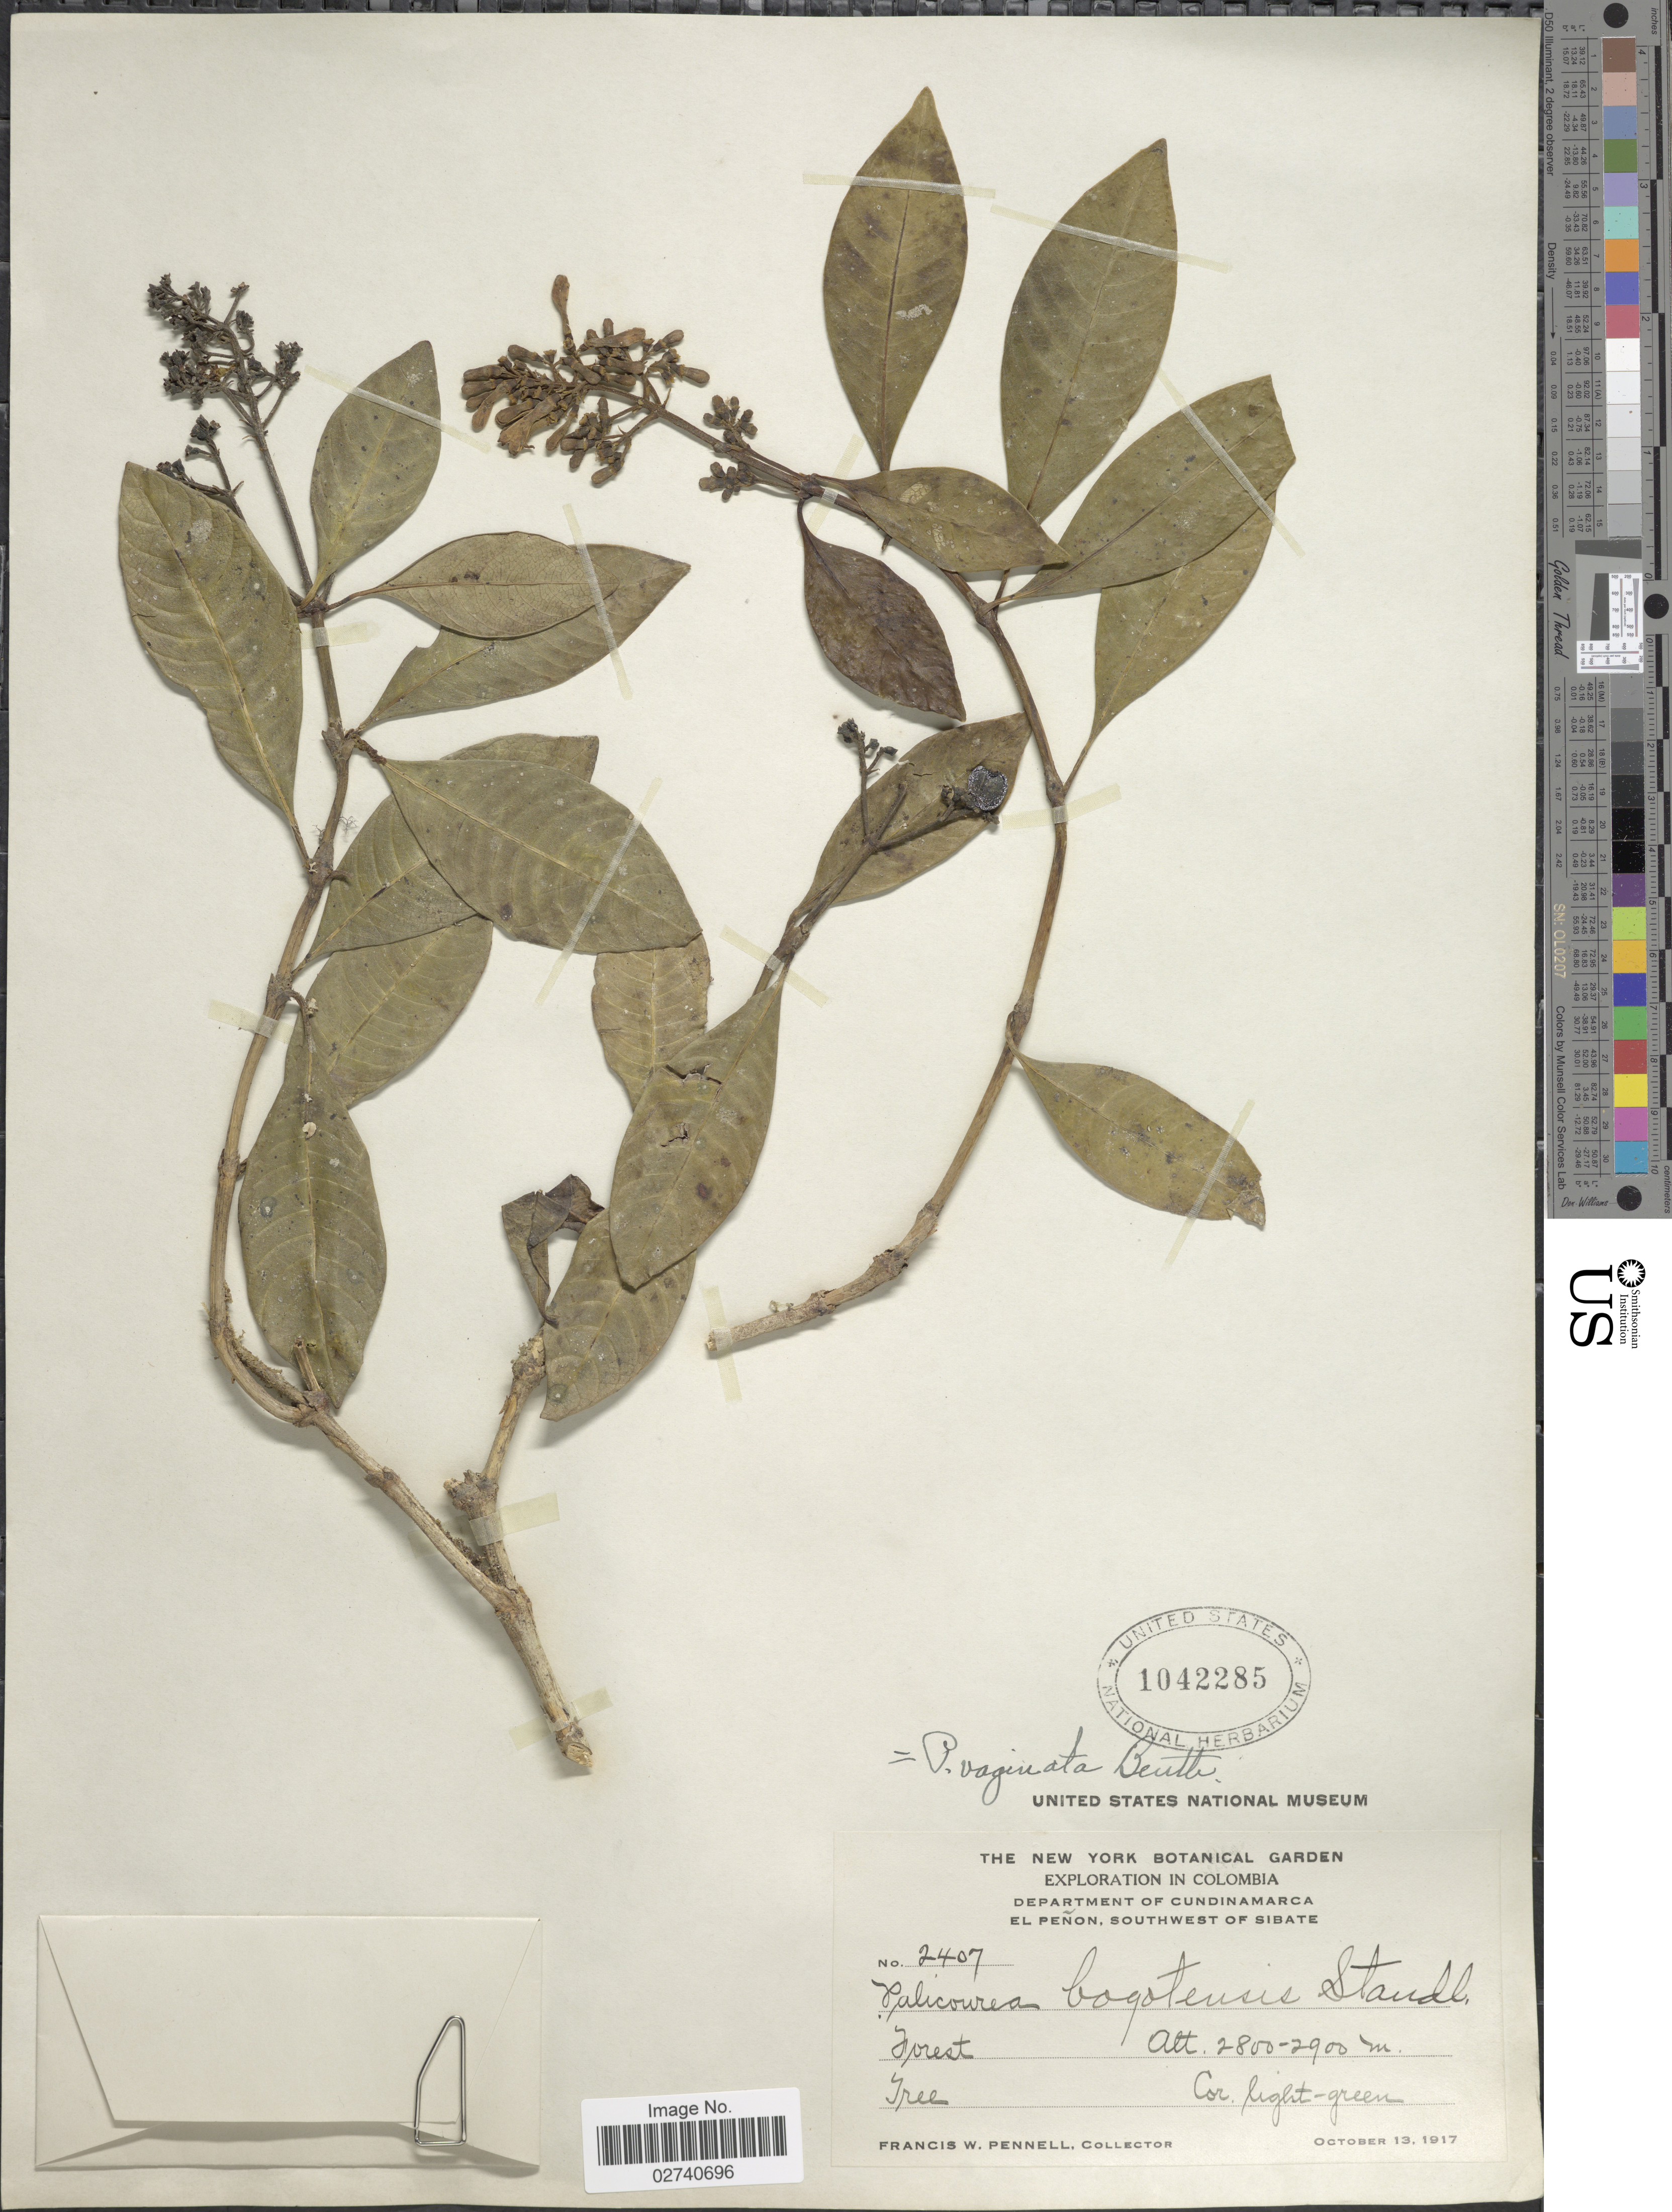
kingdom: Plantae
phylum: Tracheophyta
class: Magnoliopsida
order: Gentianales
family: Rubiaceae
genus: Palicourea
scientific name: Palicourea vaginata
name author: Benth.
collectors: F. W. Pennell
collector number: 2407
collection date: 1917-10-13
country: Colombia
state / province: Cundinamarca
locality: El Penon, southwest of Sibate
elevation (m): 2800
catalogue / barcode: US 1042285